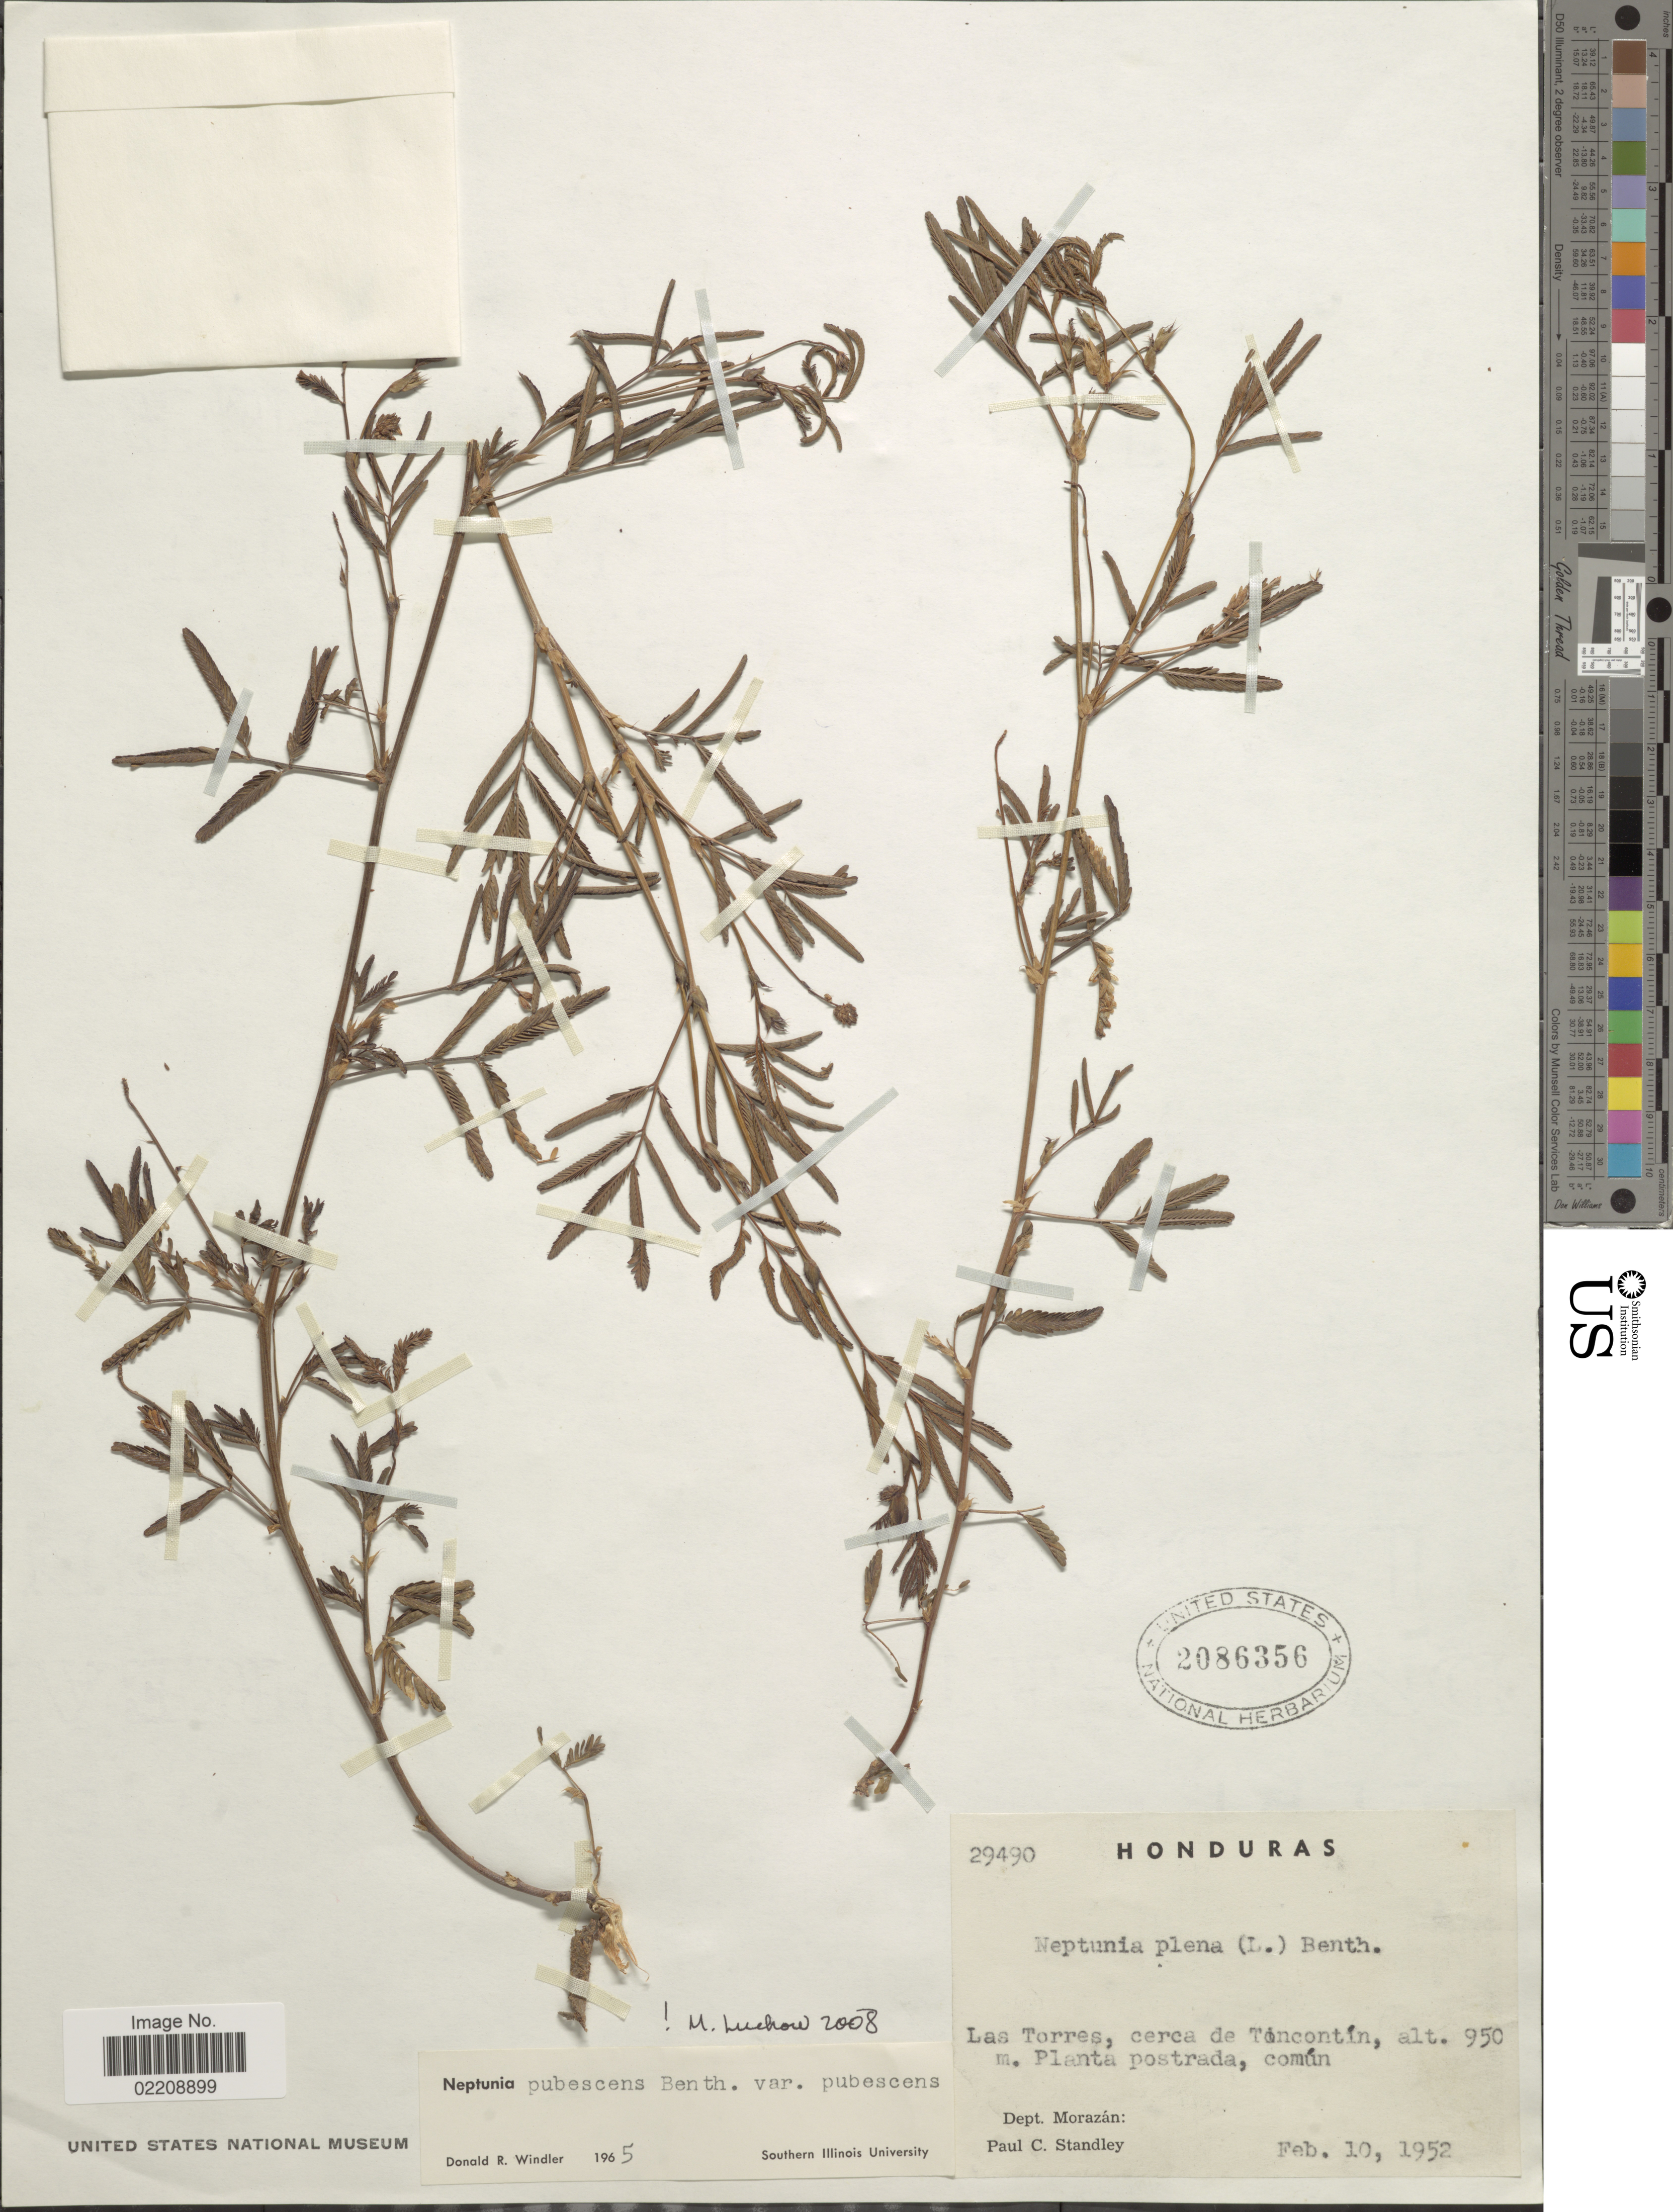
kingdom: Plantae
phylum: Tracheophyta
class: Magnoliopsida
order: Fabales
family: Fabaceae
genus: Neptunia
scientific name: Neptunia pubescens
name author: Benth.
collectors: P. C. Standley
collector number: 29490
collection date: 1952-02-10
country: Honduras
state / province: Fco. Morazán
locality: Las Torres, cerca de Toncontin, Dept. Morazan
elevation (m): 950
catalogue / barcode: US 2086356